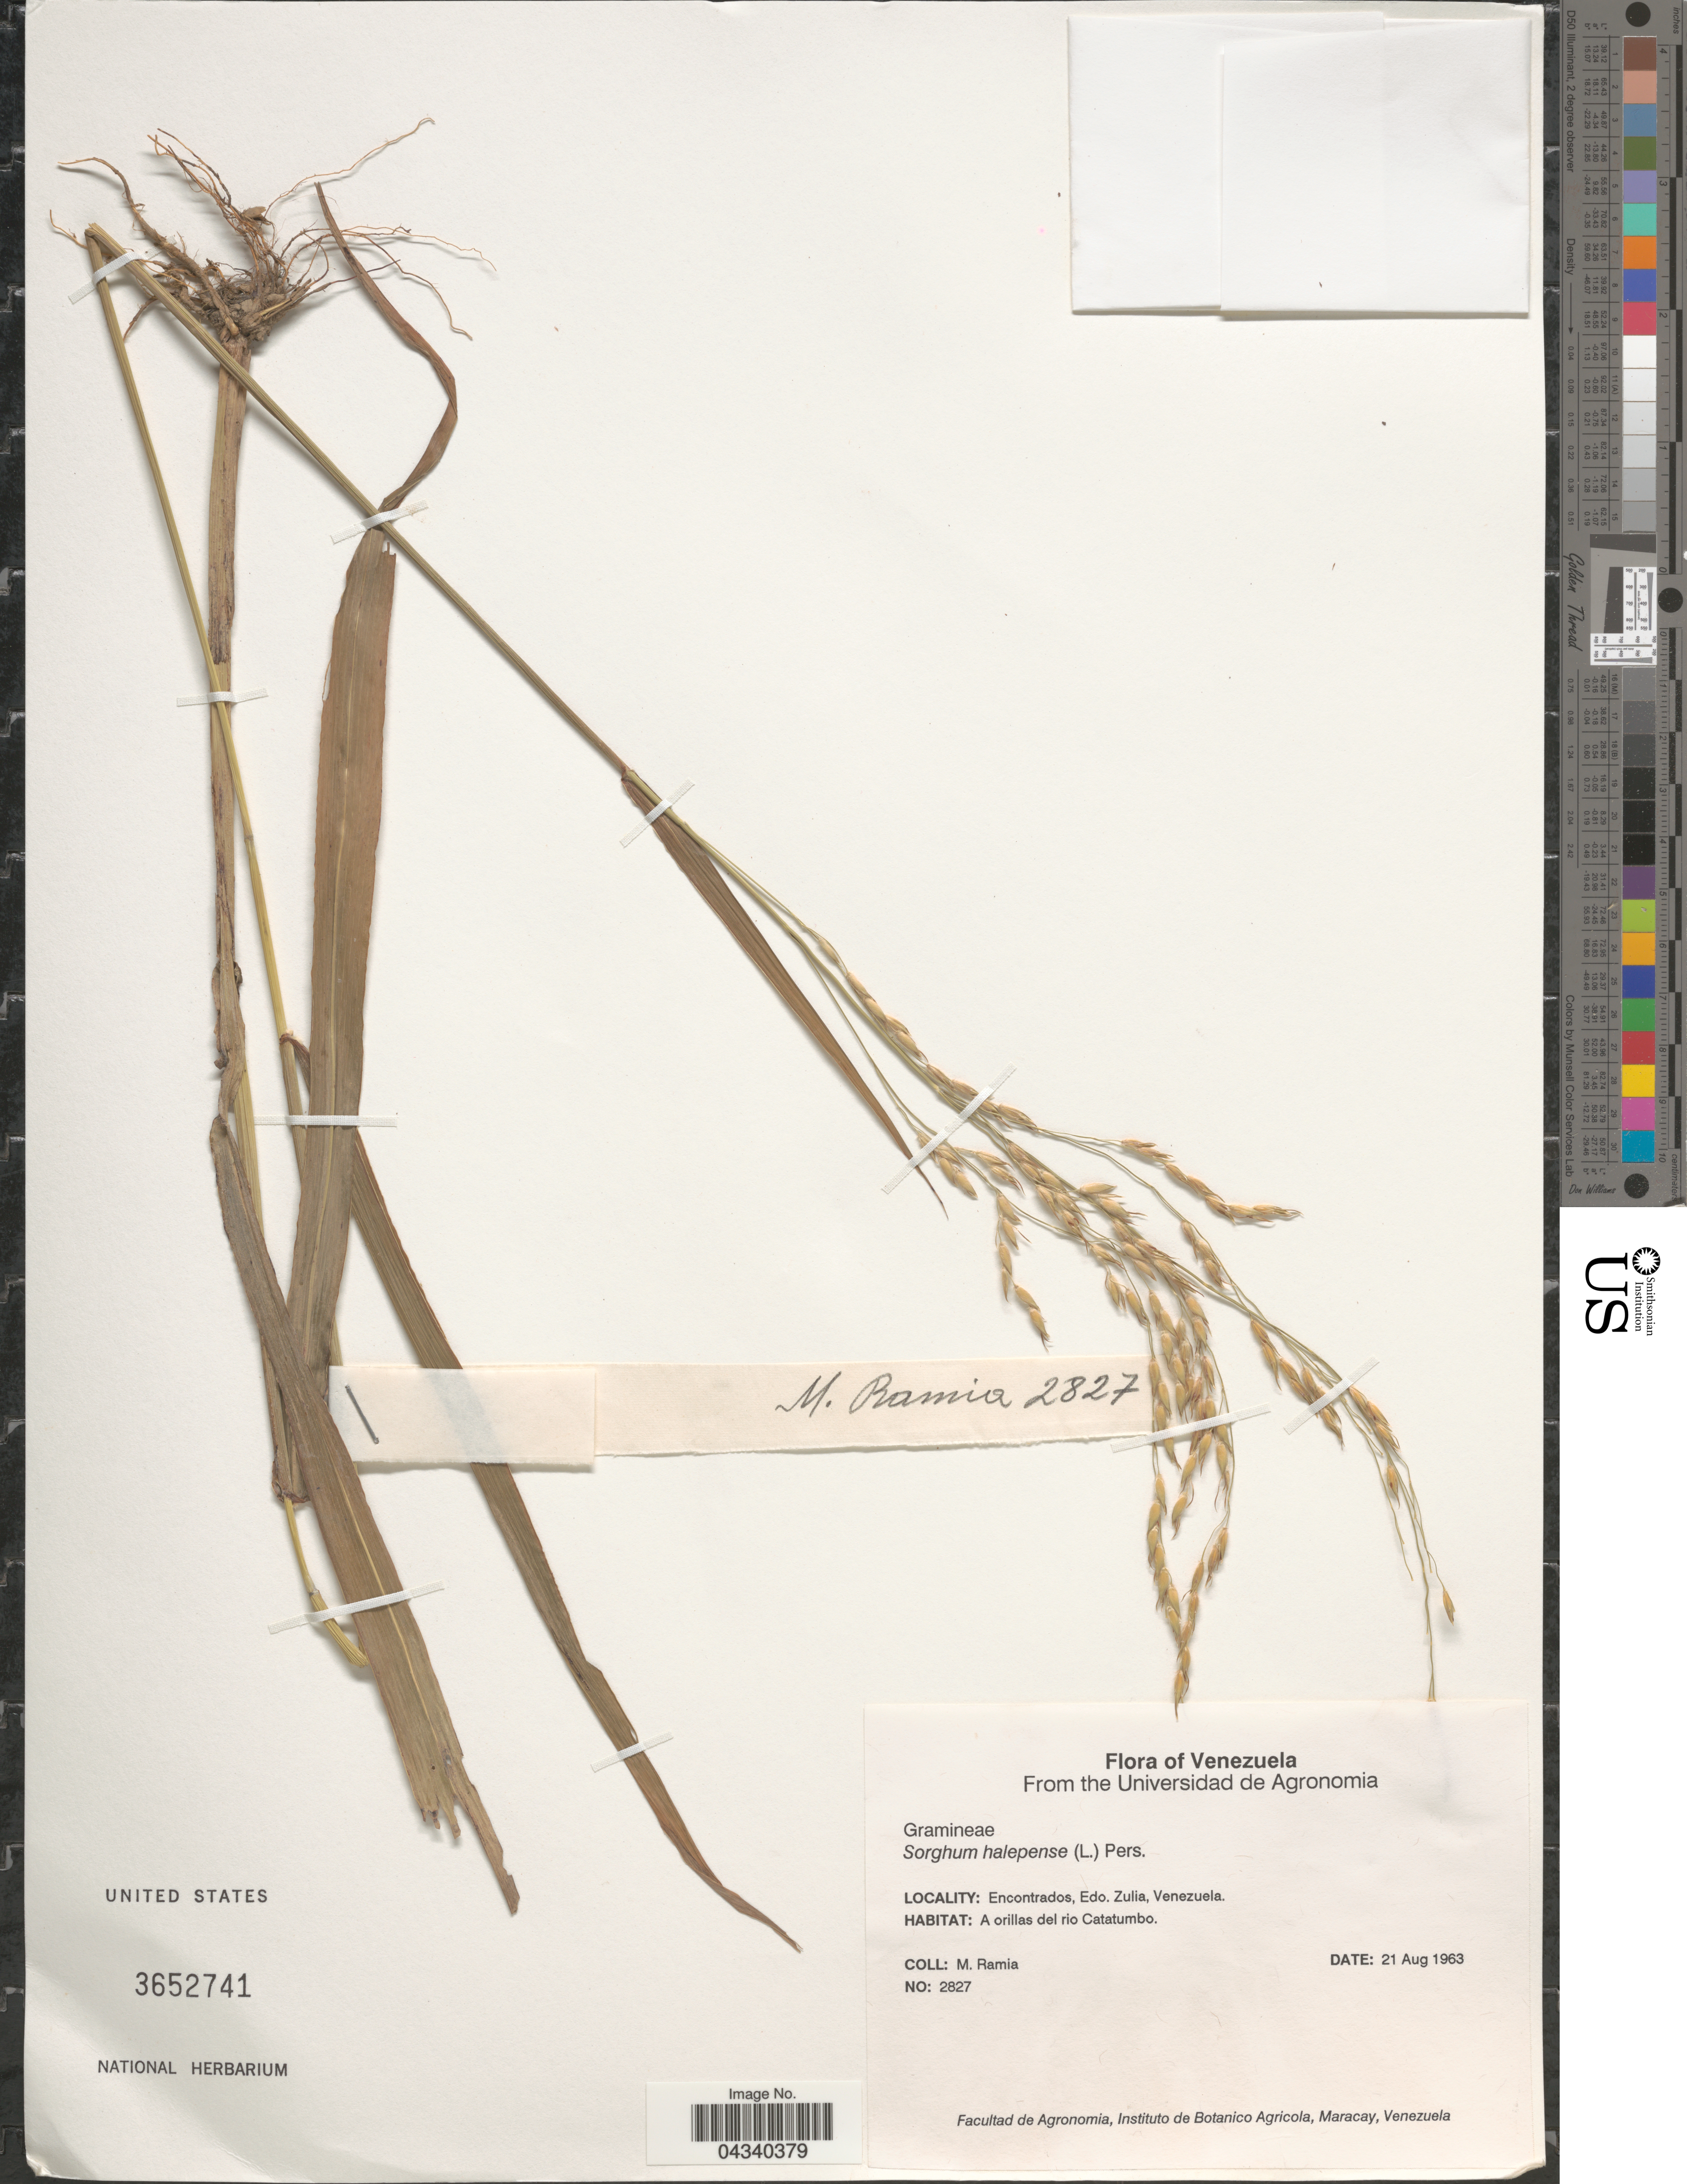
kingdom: Plantae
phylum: Tracheophyta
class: Liliopsida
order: Poales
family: Poaceae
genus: Sorghum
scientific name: Sorghum halepense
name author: (L.) Pers.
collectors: M. Ramia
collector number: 2827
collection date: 1963-08-21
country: Venezuela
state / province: Zulia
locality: Encontrados.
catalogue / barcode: US 3652741